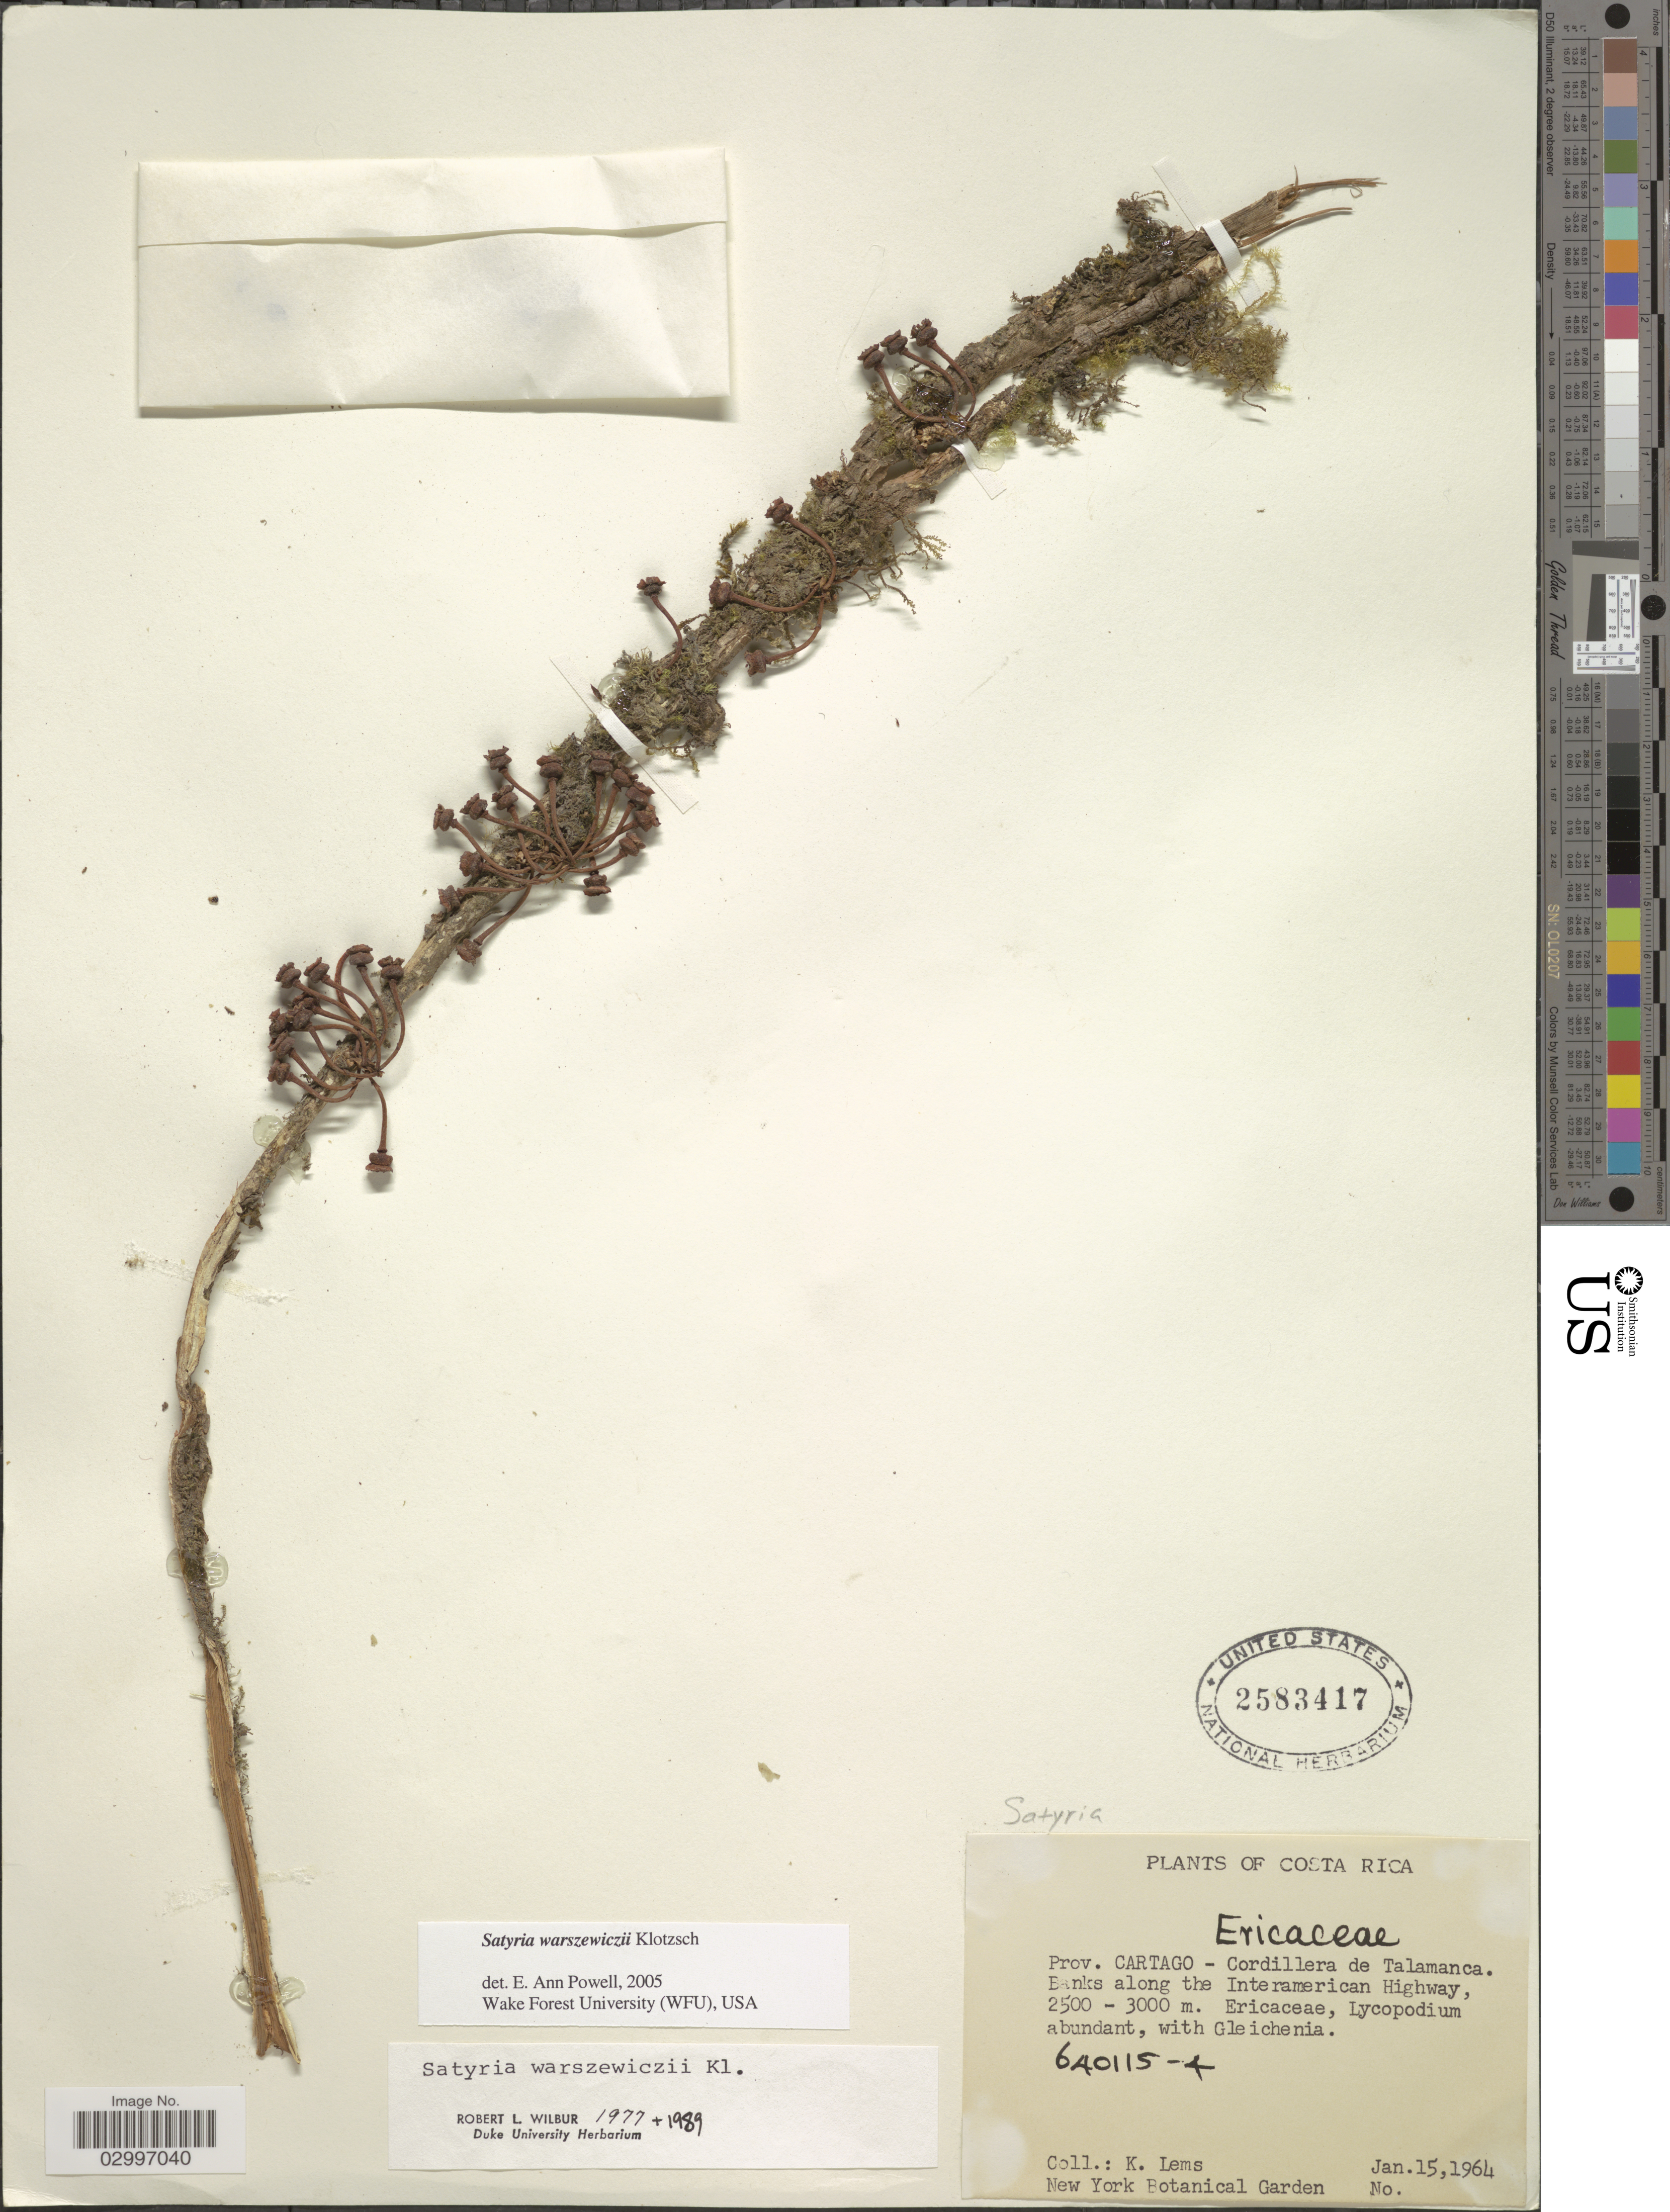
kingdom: Plantae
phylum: Tracheophyta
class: Magnoliopsida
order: Ericales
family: Ericaceae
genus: Satyria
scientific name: Satyria warszewiczii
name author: Klotzsch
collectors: K. Lems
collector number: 640115-4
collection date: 1964-01-15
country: Costa Rica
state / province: Cartago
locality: Cordillera de Talamanca, Banks along the Interamerican Highway.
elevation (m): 2500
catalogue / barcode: US 2583417